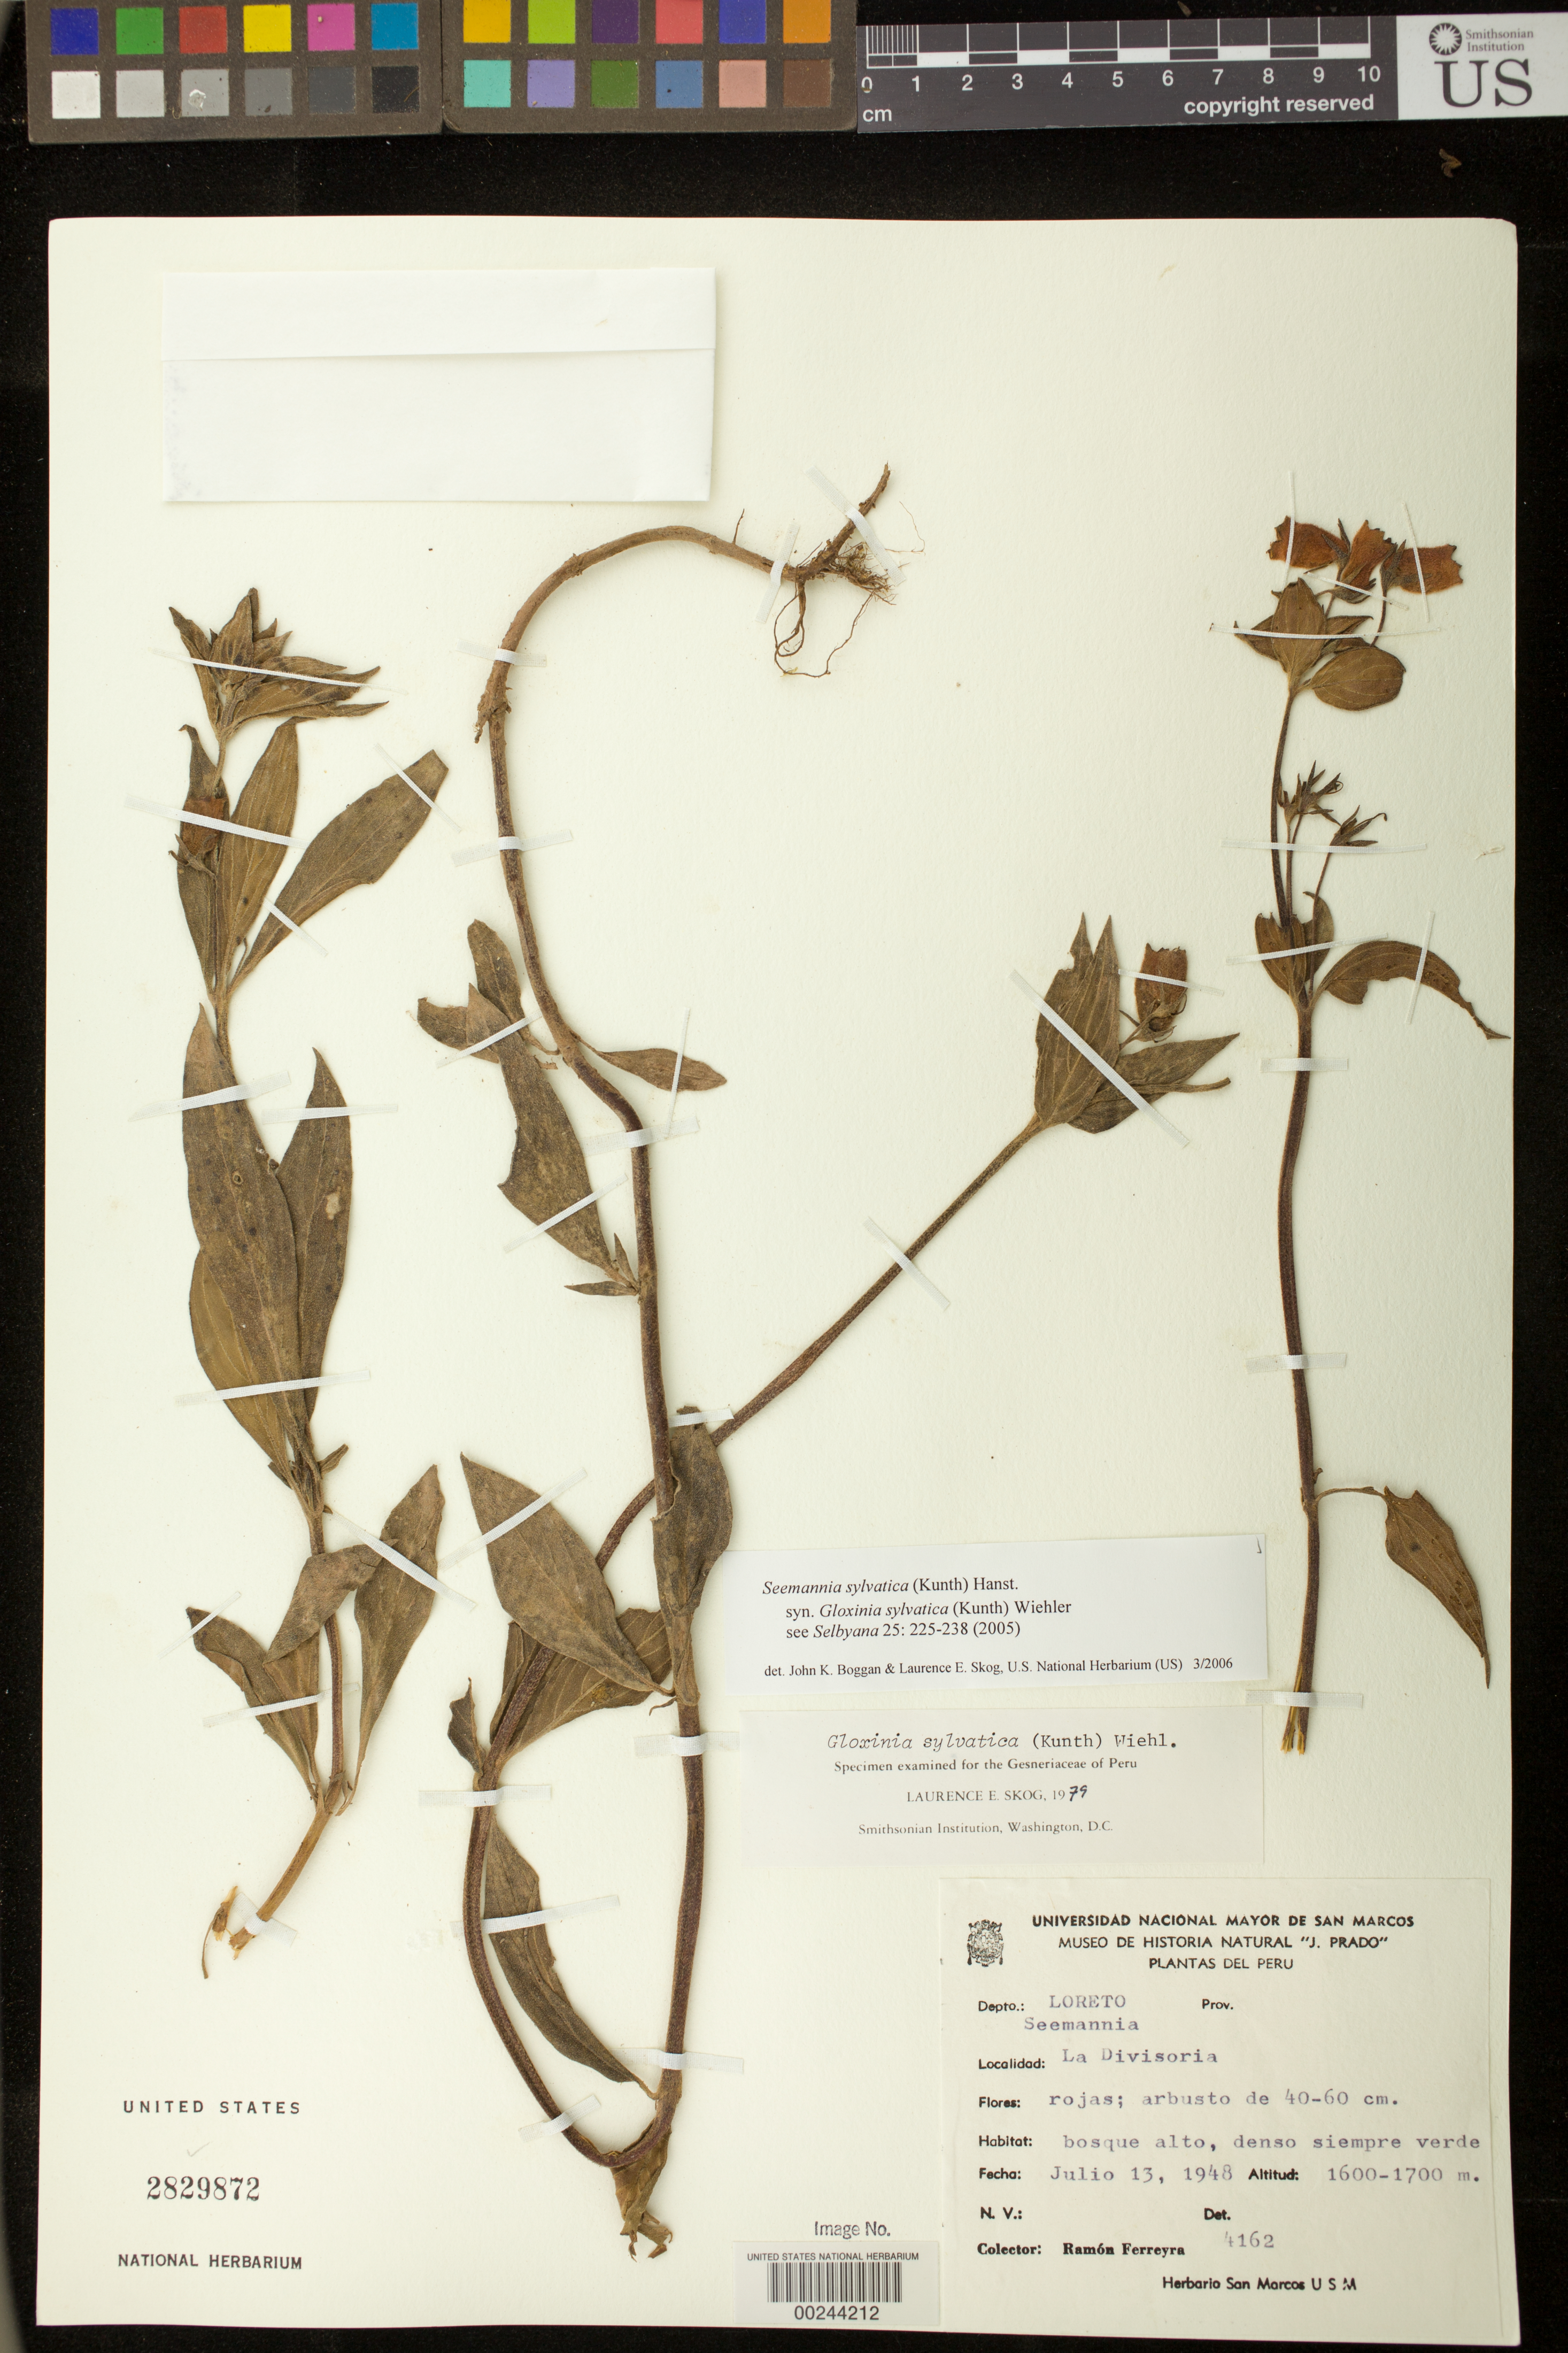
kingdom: Plantae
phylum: Tracheophyta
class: Magnoliopsida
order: Lamiales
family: Gesneriaceae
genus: Seemannia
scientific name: Seemannia sylvatica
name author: (Kunth) Hanst.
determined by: Boggan, J. K.; Skog, L. E.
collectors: R. A. Ferreyra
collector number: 4162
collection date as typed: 13 Jul 1948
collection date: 1948-07-13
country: Peru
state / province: Loreto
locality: La Divisoria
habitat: Tall forest, dense ever green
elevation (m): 1600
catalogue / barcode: US 2829872